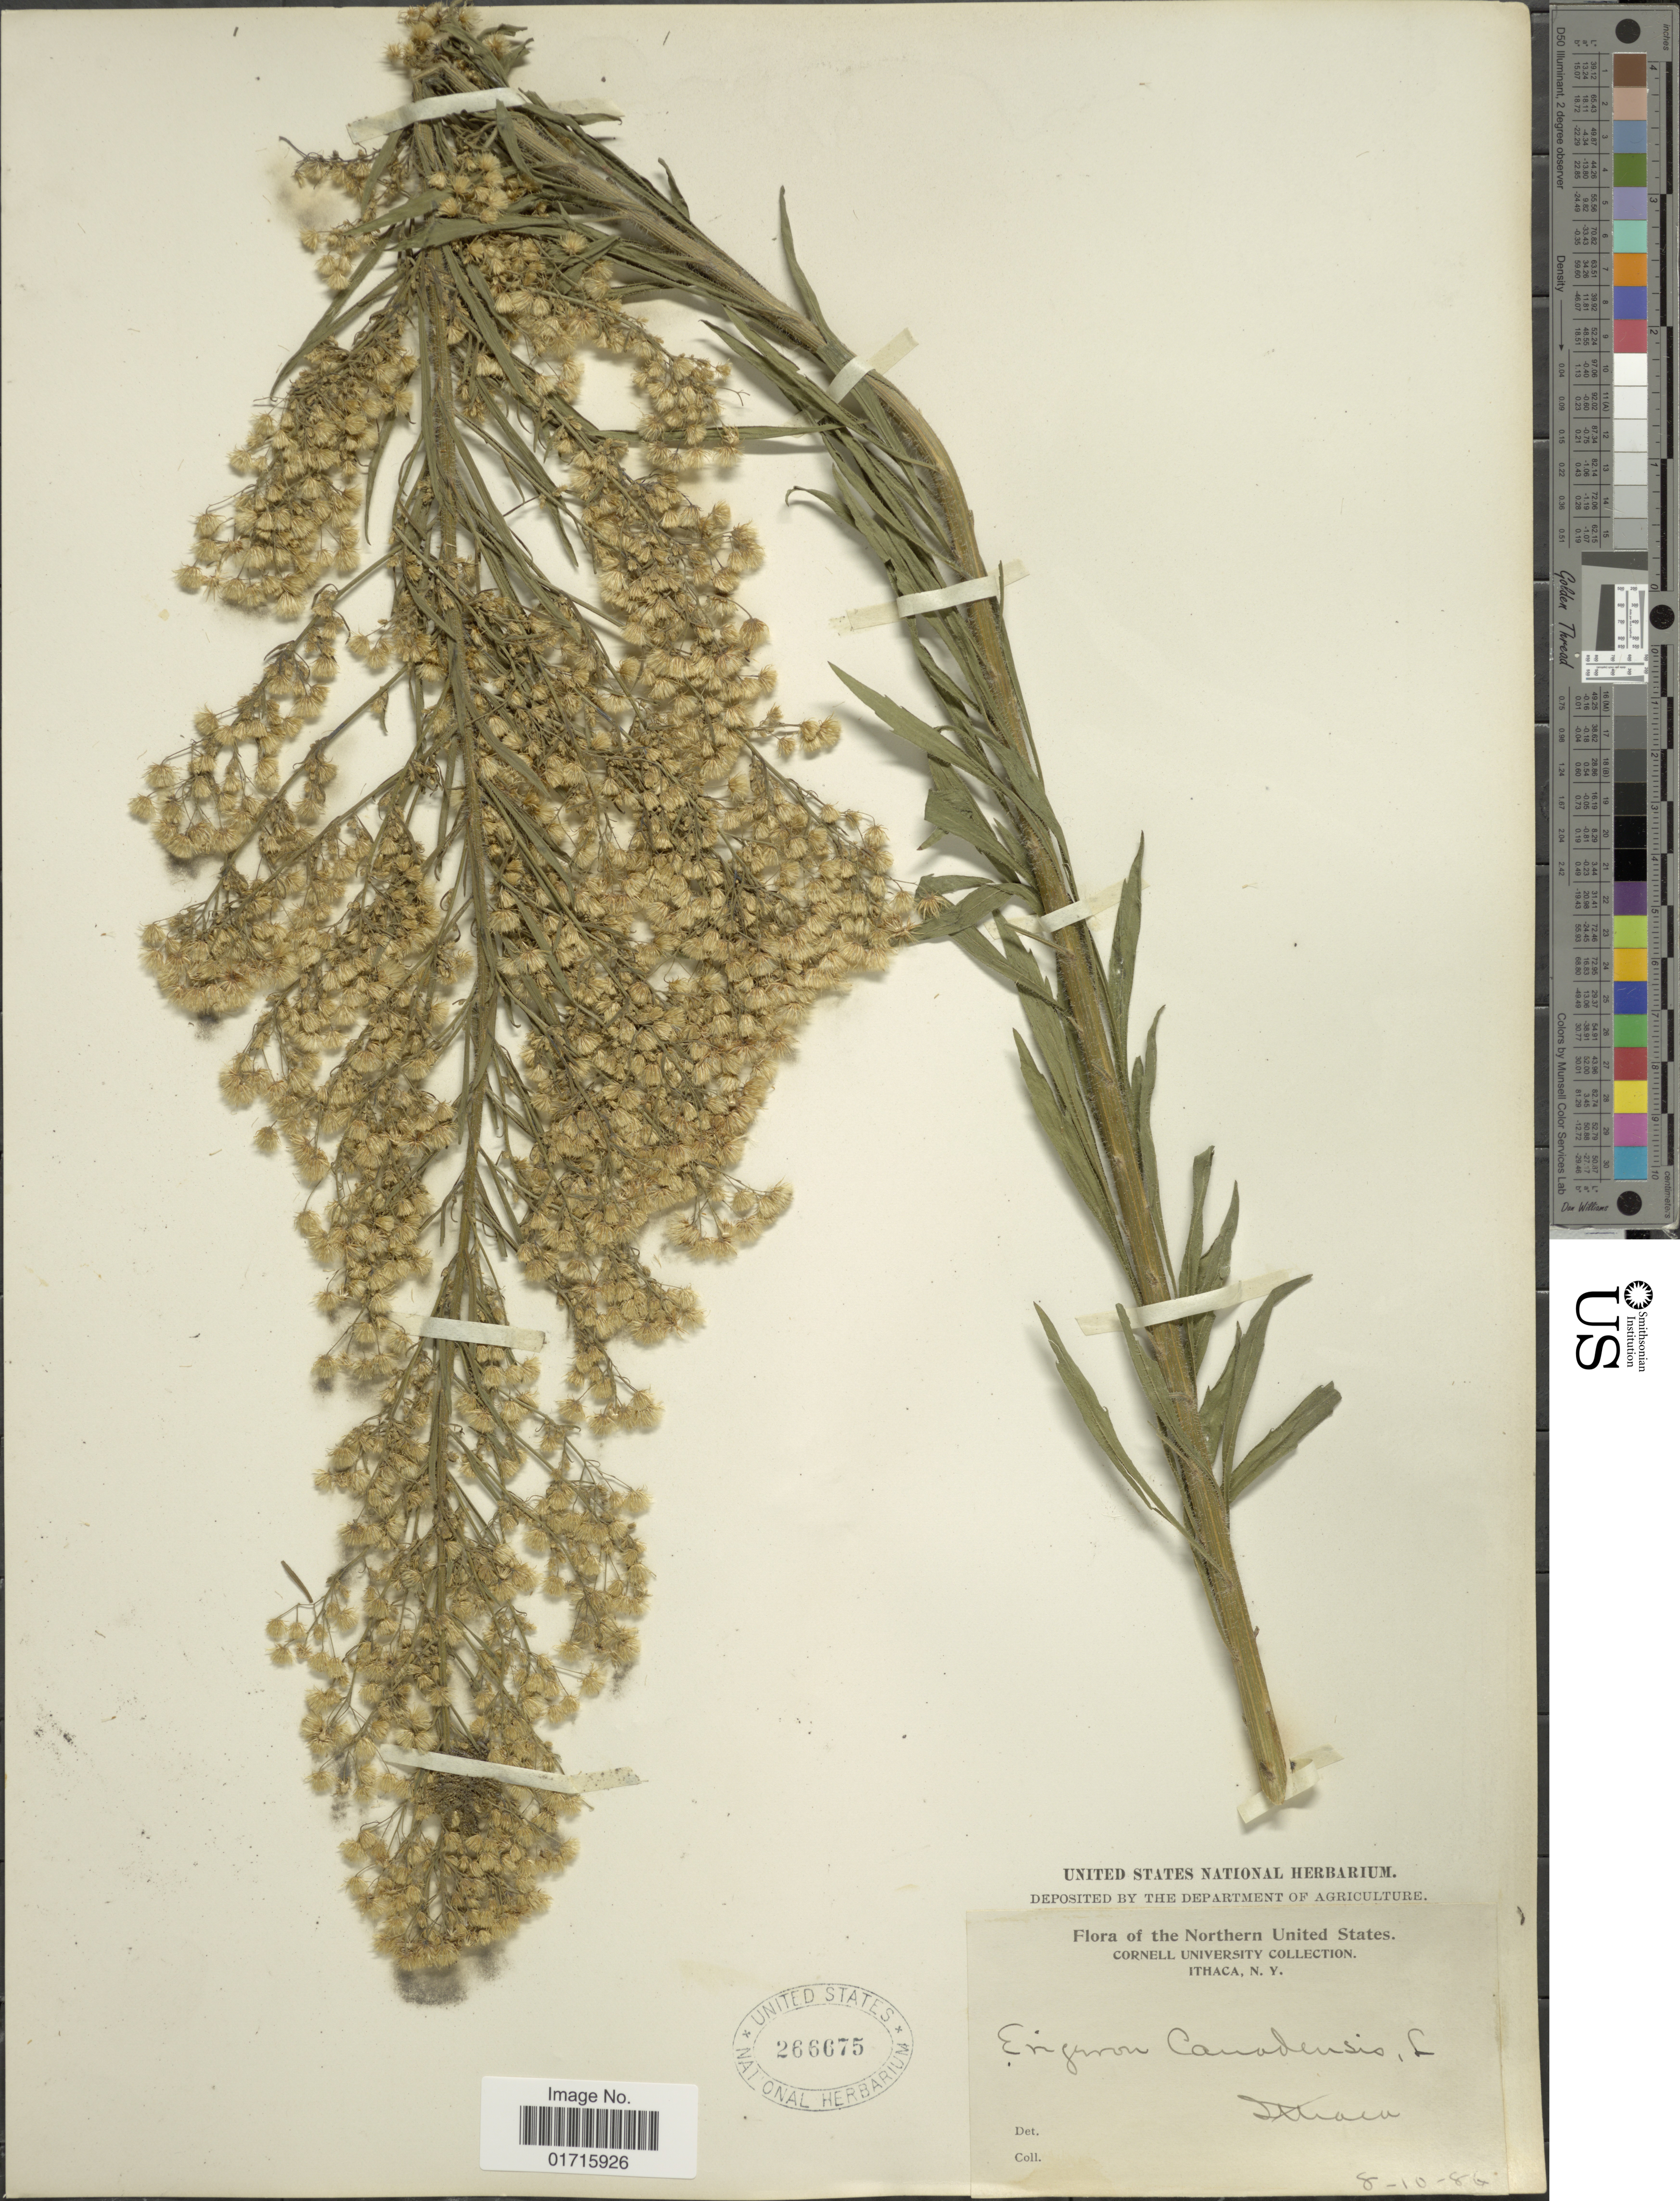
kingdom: Plantae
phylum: Tracheophyta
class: Magnoliopsida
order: Asterales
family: Asteraceae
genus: Conyza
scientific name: Conyza canadensis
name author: (L.) Cronq.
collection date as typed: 8-10-86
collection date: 1886-08-10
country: United States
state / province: New York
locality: Ithaca, N. Y.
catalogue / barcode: US 266675